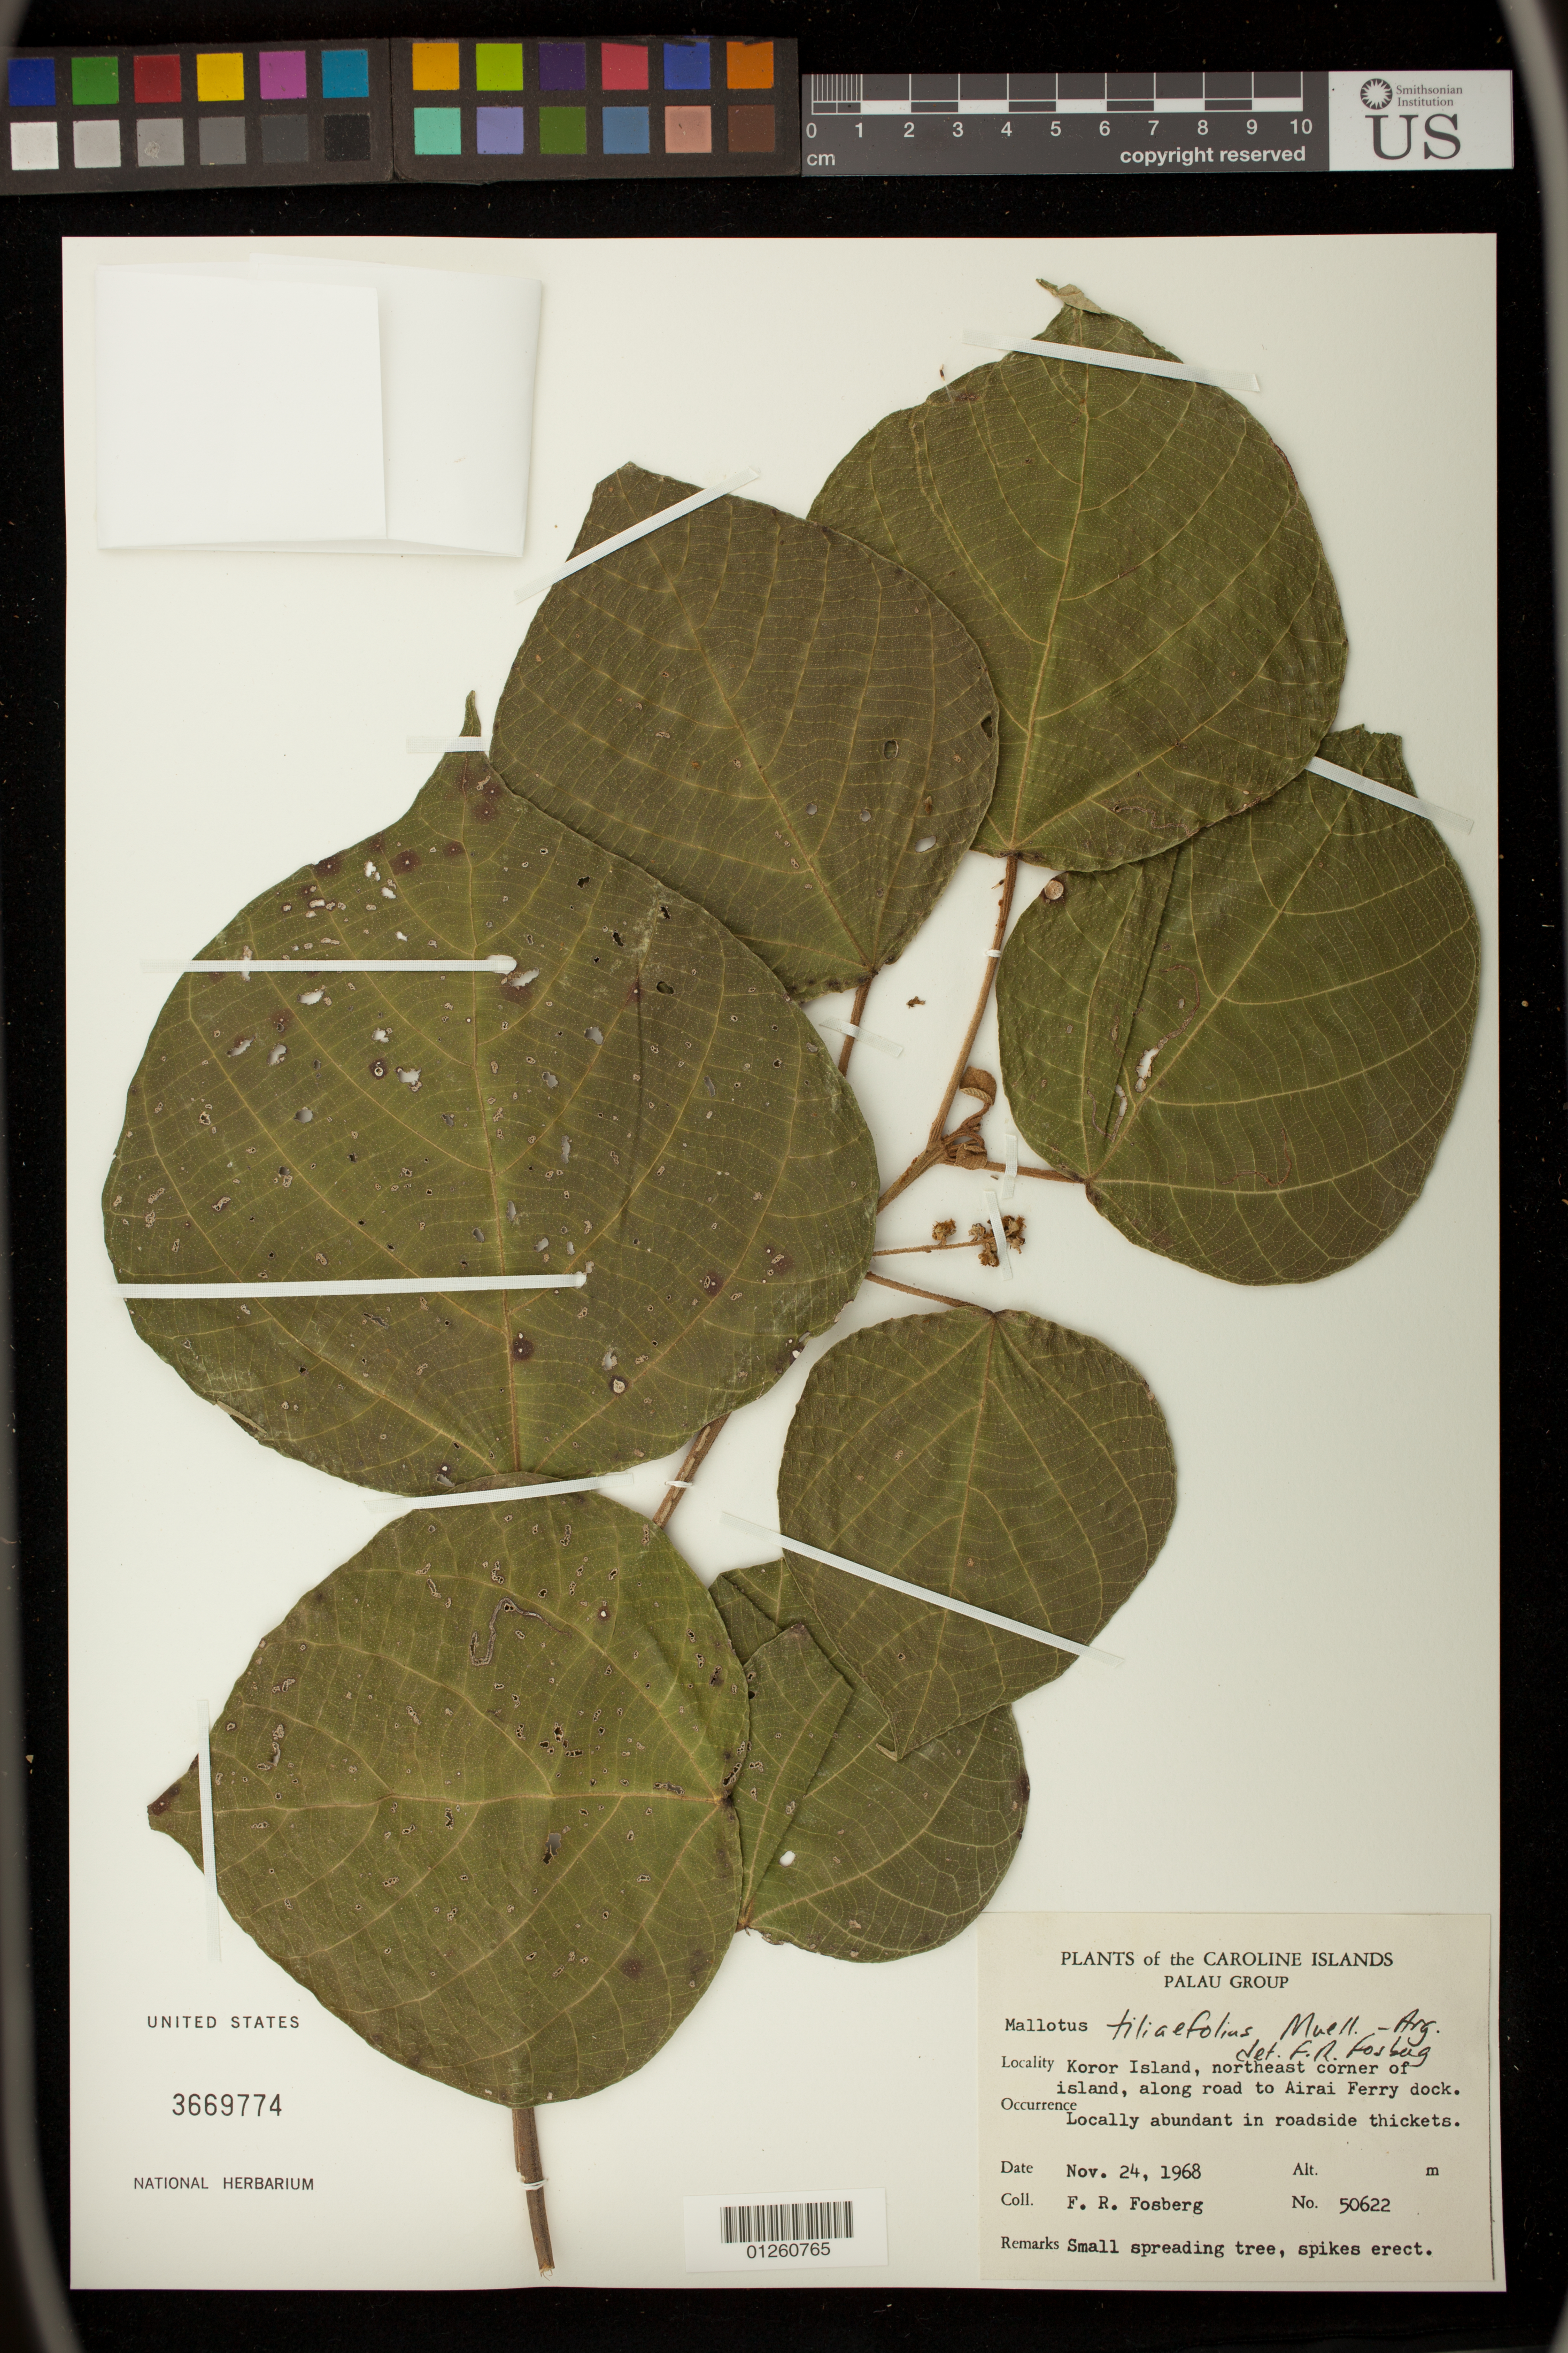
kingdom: Plantae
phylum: Tracheophyta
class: Magnoliopsida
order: Malpighiales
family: Euphorbiaceae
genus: Mallotus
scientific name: Mallotus tiliifolius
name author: (Blume) Müll. Arg.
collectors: F. R. Fosberg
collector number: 50622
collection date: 1968-11-24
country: Palau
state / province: Koror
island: Oreor [Koror]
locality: Caroline Islands. Koror Island, northeast corner of island, along road to Airai Ferry dock.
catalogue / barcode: US 3669774